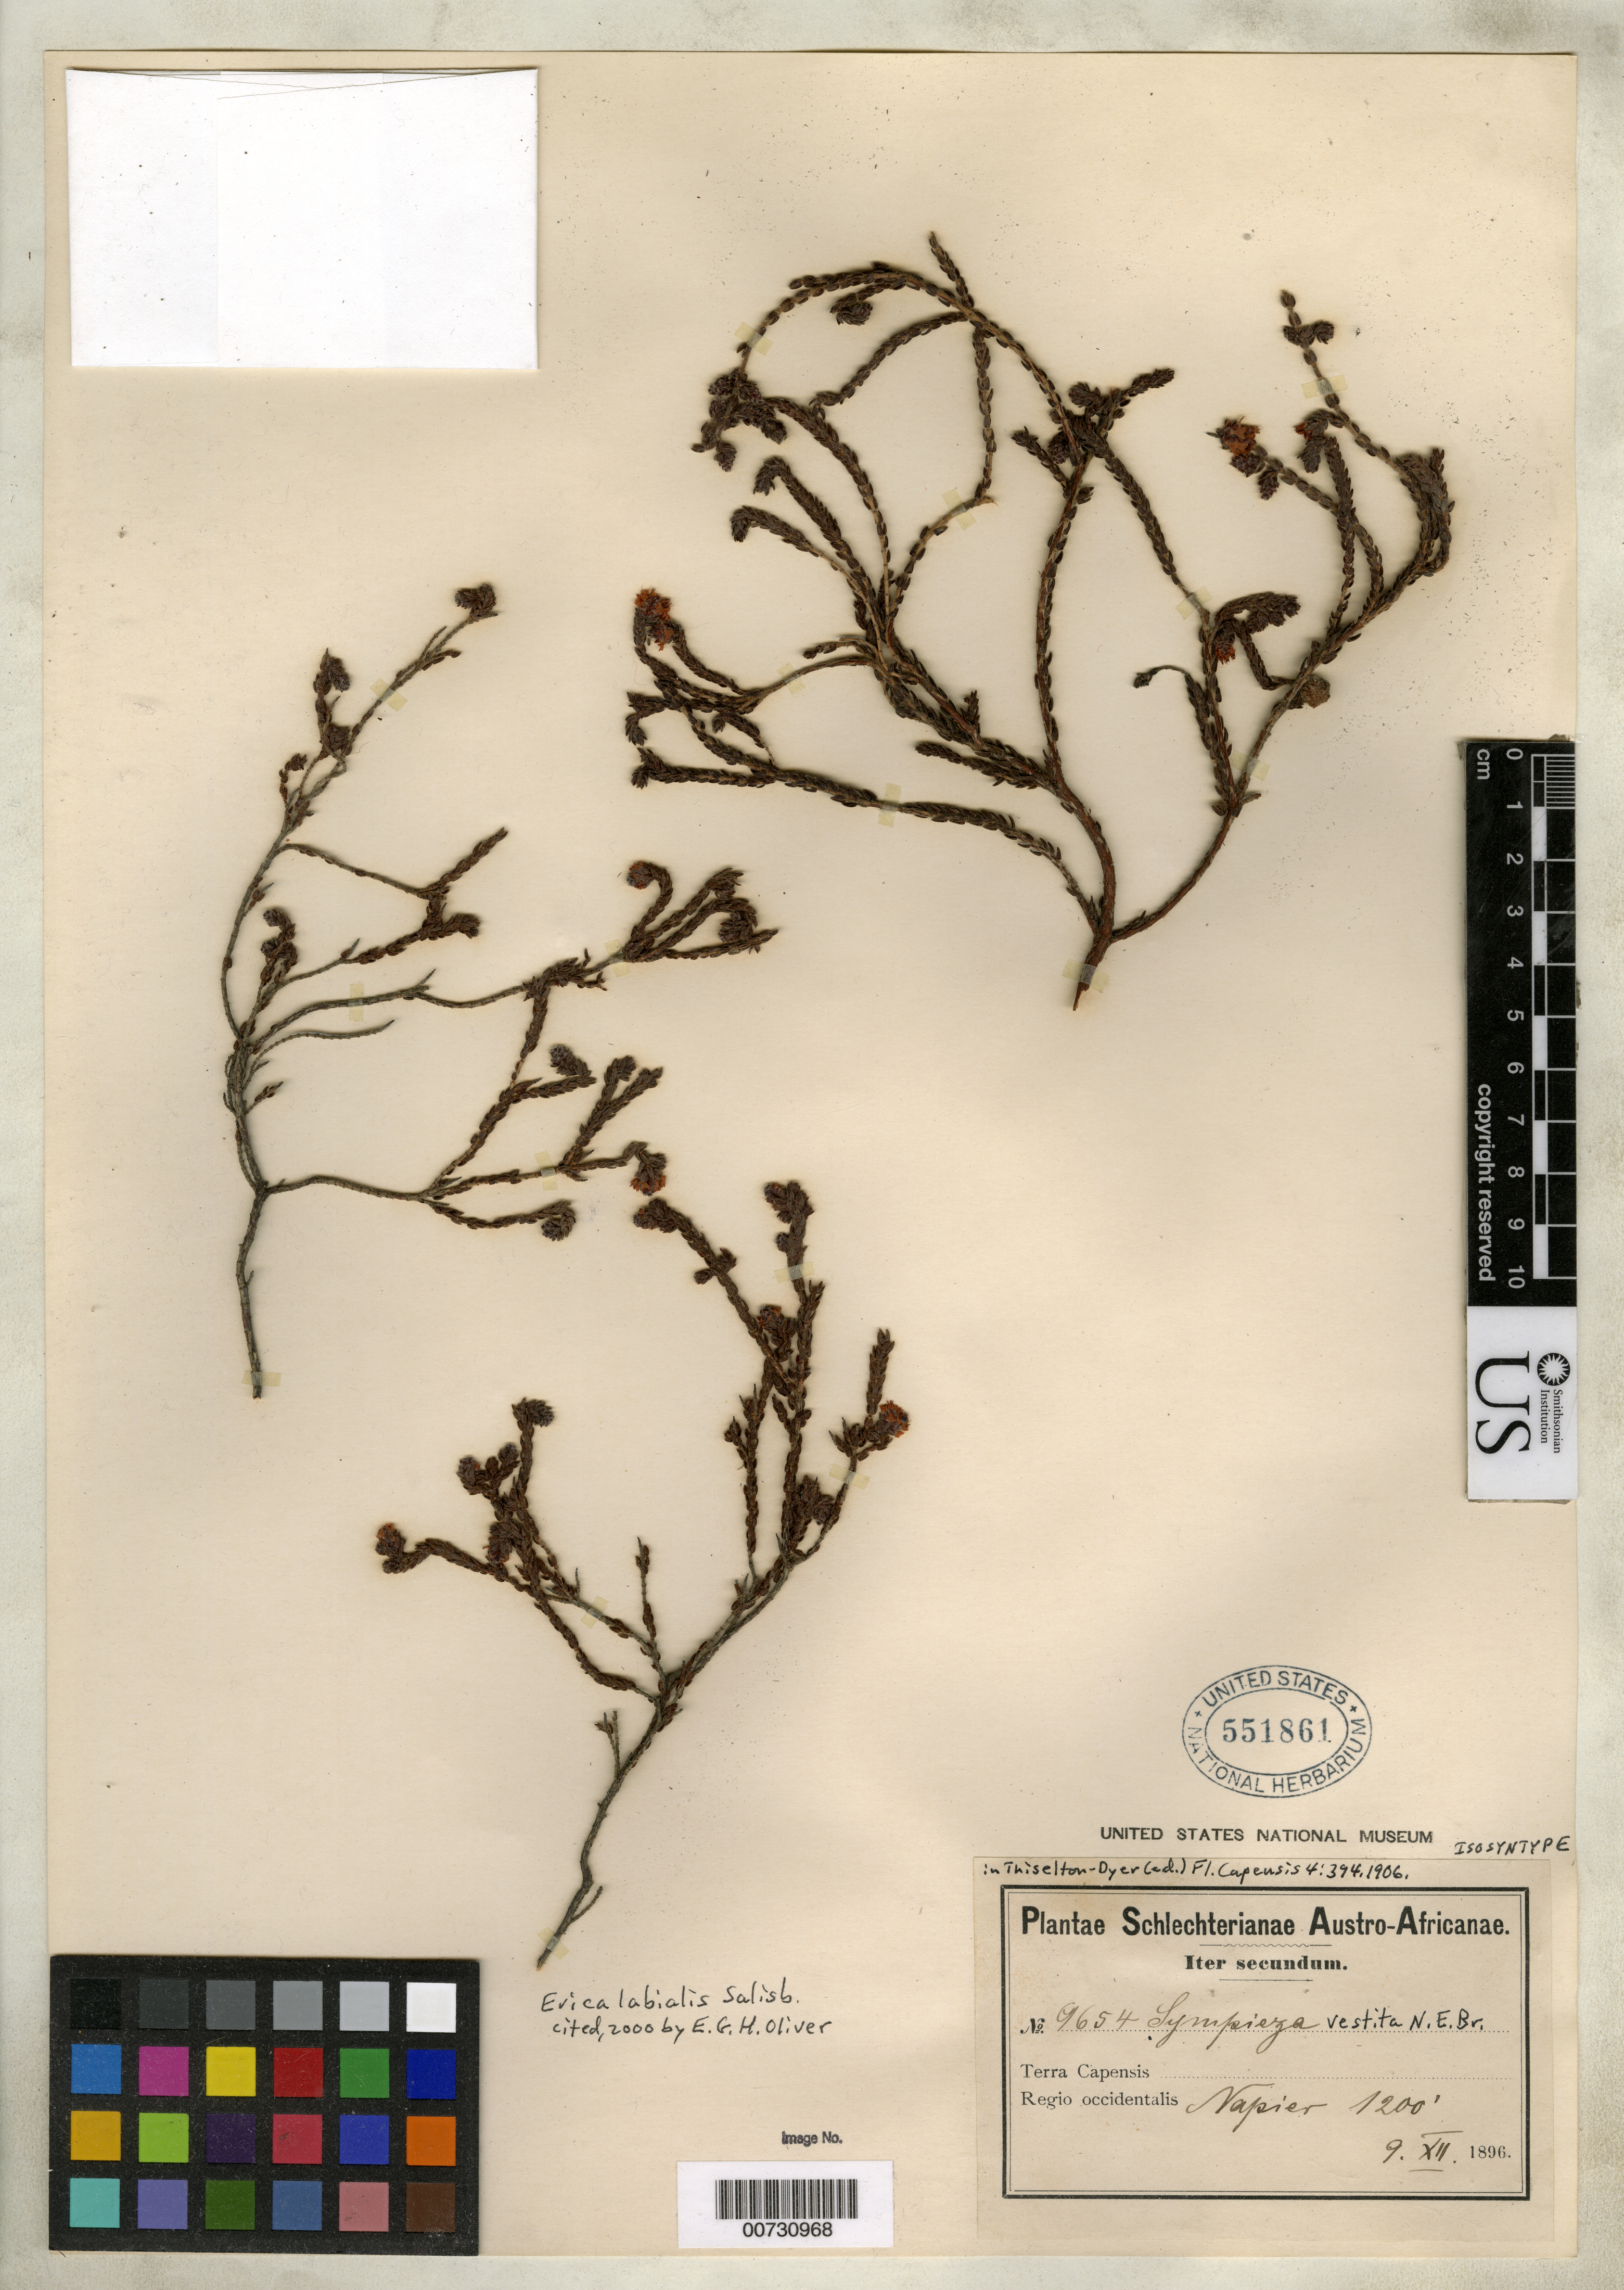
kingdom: Plantae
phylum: Tracheophyta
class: Magnoliopsida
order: Ericales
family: Ericaceae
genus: Sympieza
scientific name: Sympieza vestita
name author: N.E. Br. in Dyer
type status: Isosyntype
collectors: F. R. R. Schlechter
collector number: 9654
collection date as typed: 09 Dec 1896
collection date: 1896-12-09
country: South Africa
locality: Terra Capensis, regio occidentalis, Napier.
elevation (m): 366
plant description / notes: Collection (but not US sheet) cited 2000 by E.G.H. Oliver, Contr. Bolus Herb. 19.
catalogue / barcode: US 551861